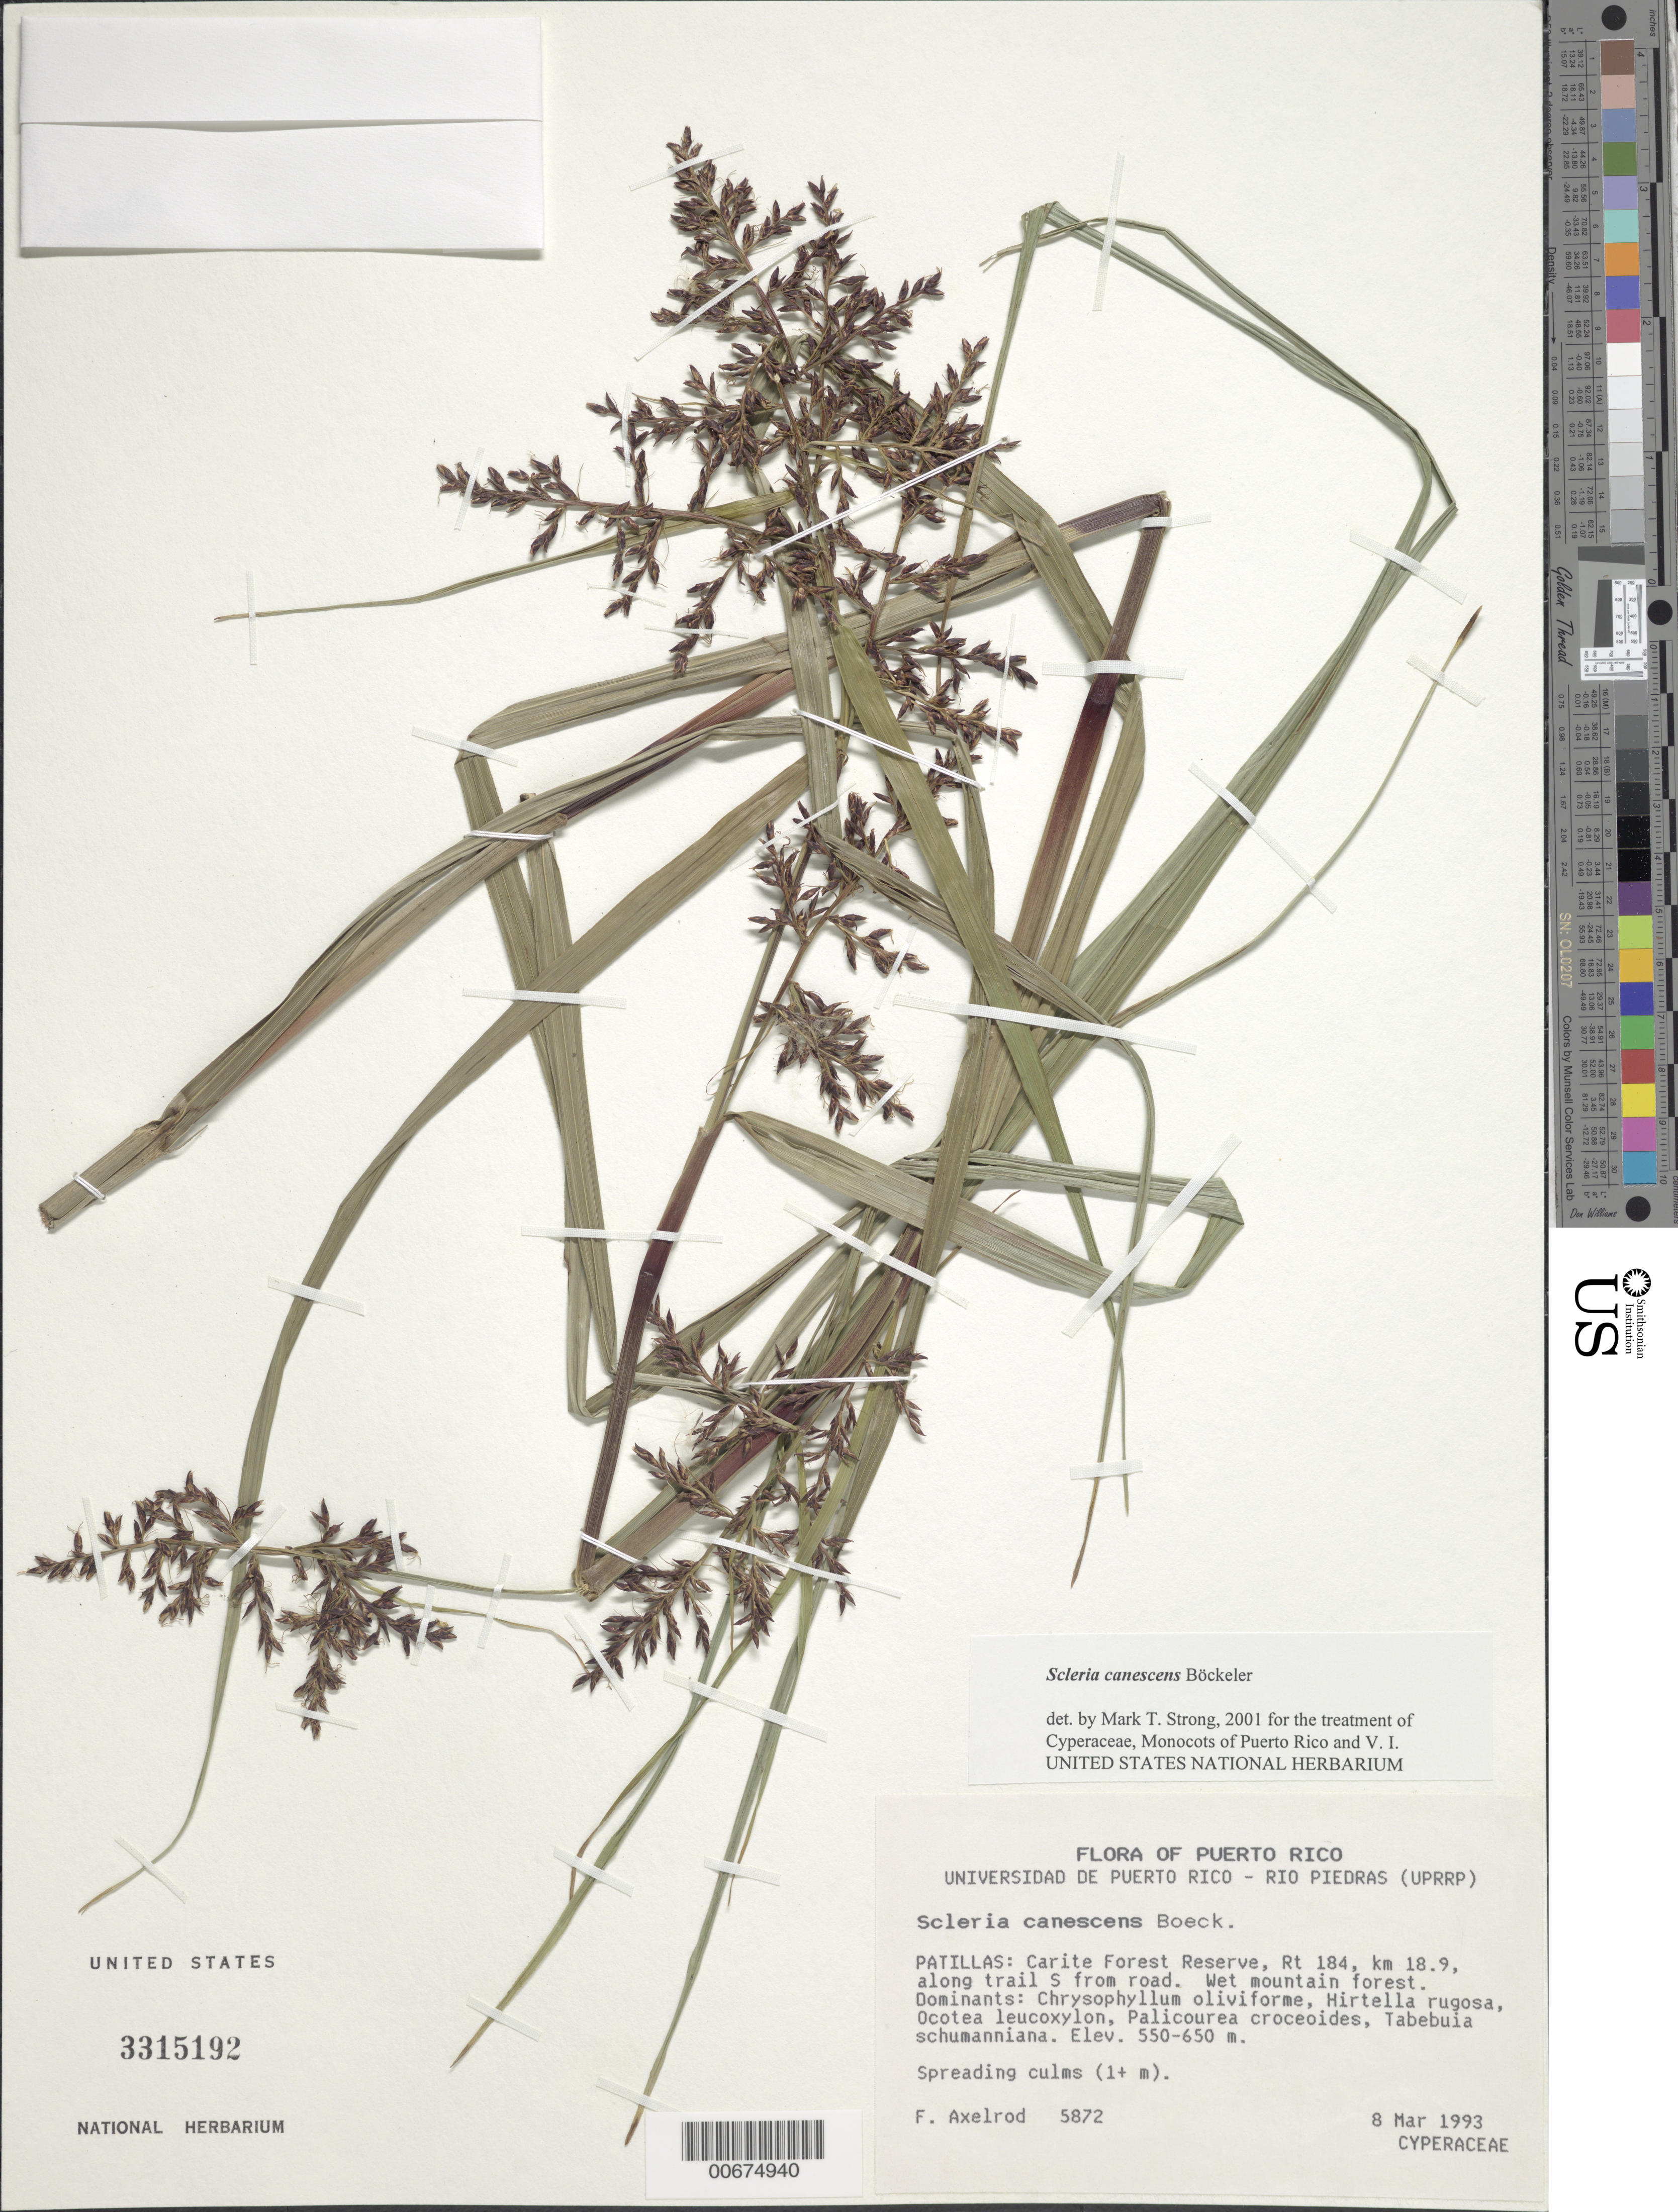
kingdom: Plantae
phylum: Tracheophyta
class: Liliopsida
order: Poales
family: Cyperaceae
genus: Scleria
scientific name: Scleria canescens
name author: Boeckeler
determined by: Strong, M. T., (US), Smithsonian Institution - National Museum of Natural History (UNITED STATES)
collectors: F. S. Axelrod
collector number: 5872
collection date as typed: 08 Mar 1993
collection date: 1993-03-08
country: Puerto Rico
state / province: Patillas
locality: Patillas: Carite Forest Reserve, Rt. 184, km 18.9, along trail S from road.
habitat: wet mountain forest.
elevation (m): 550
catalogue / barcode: US 3315192